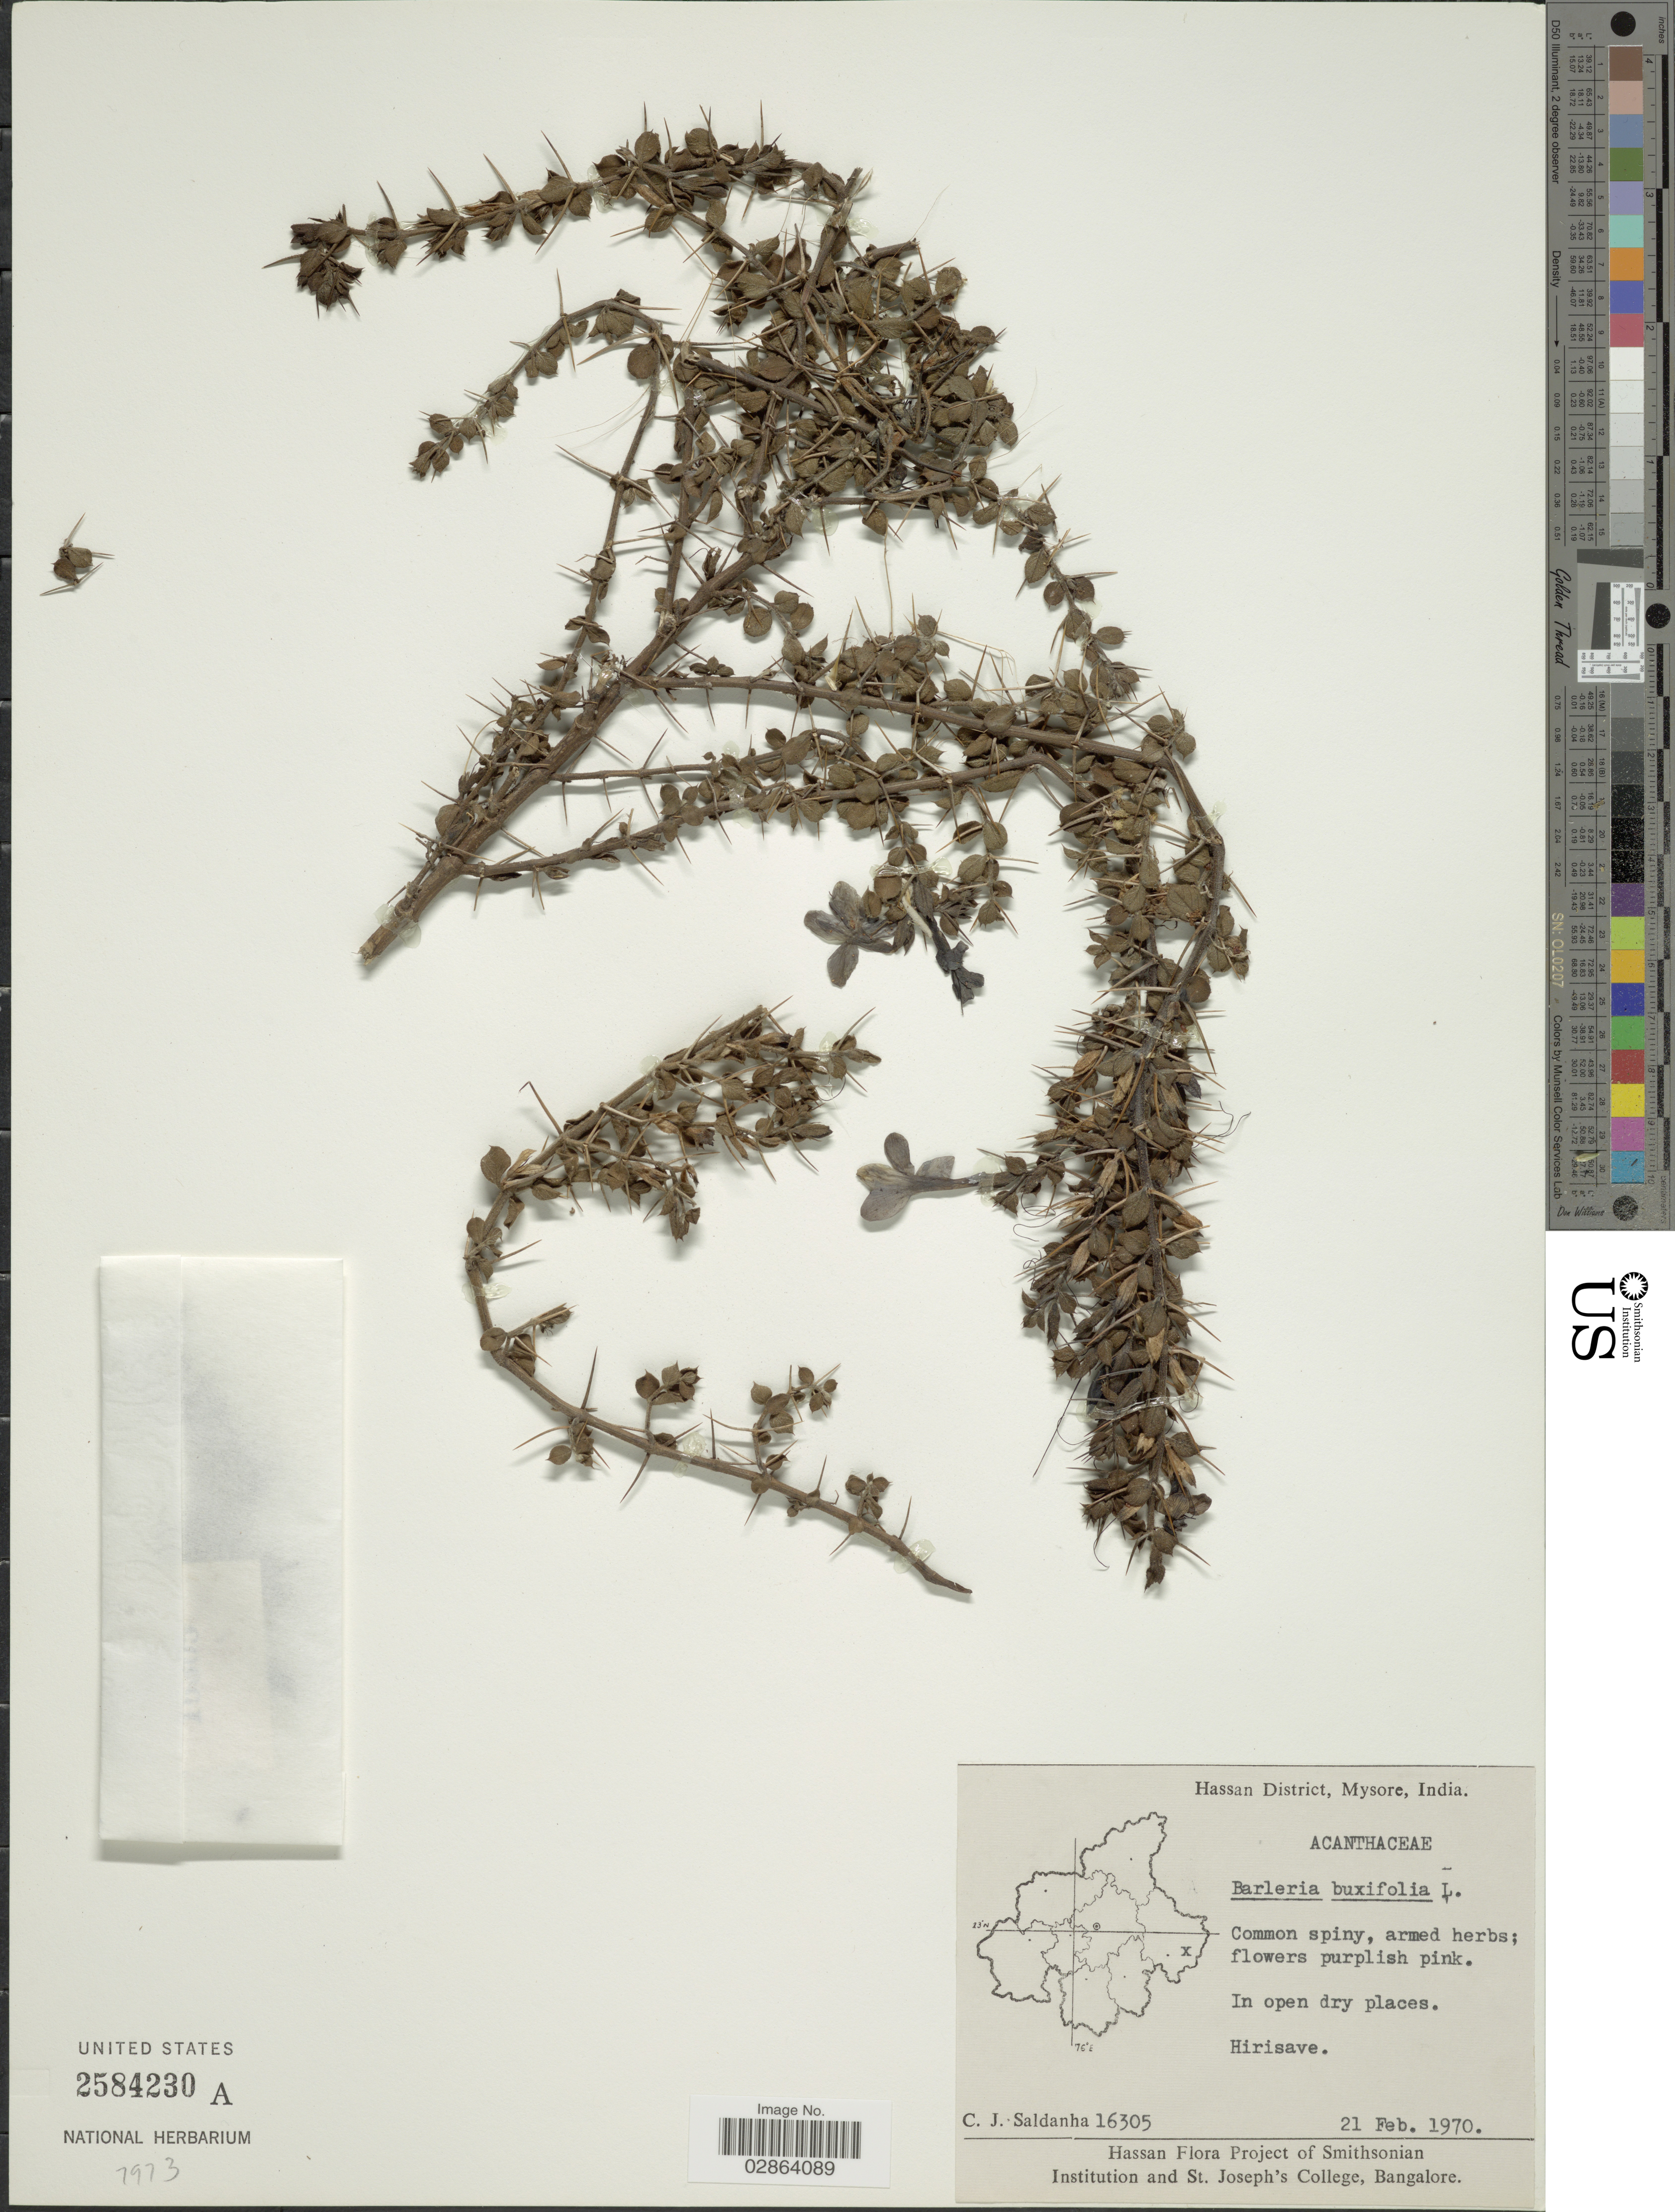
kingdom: Plantae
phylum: Tracheophyta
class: Magnoliopsida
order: Lamiales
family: Acanthaceae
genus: Barleria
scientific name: Barleria buxifolia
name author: L.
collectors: C. J. Saldanha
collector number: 16305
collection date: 1970-02-21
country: India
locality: Hassan District, Mysore, India, Hirisave.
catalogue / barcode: US 2584230A